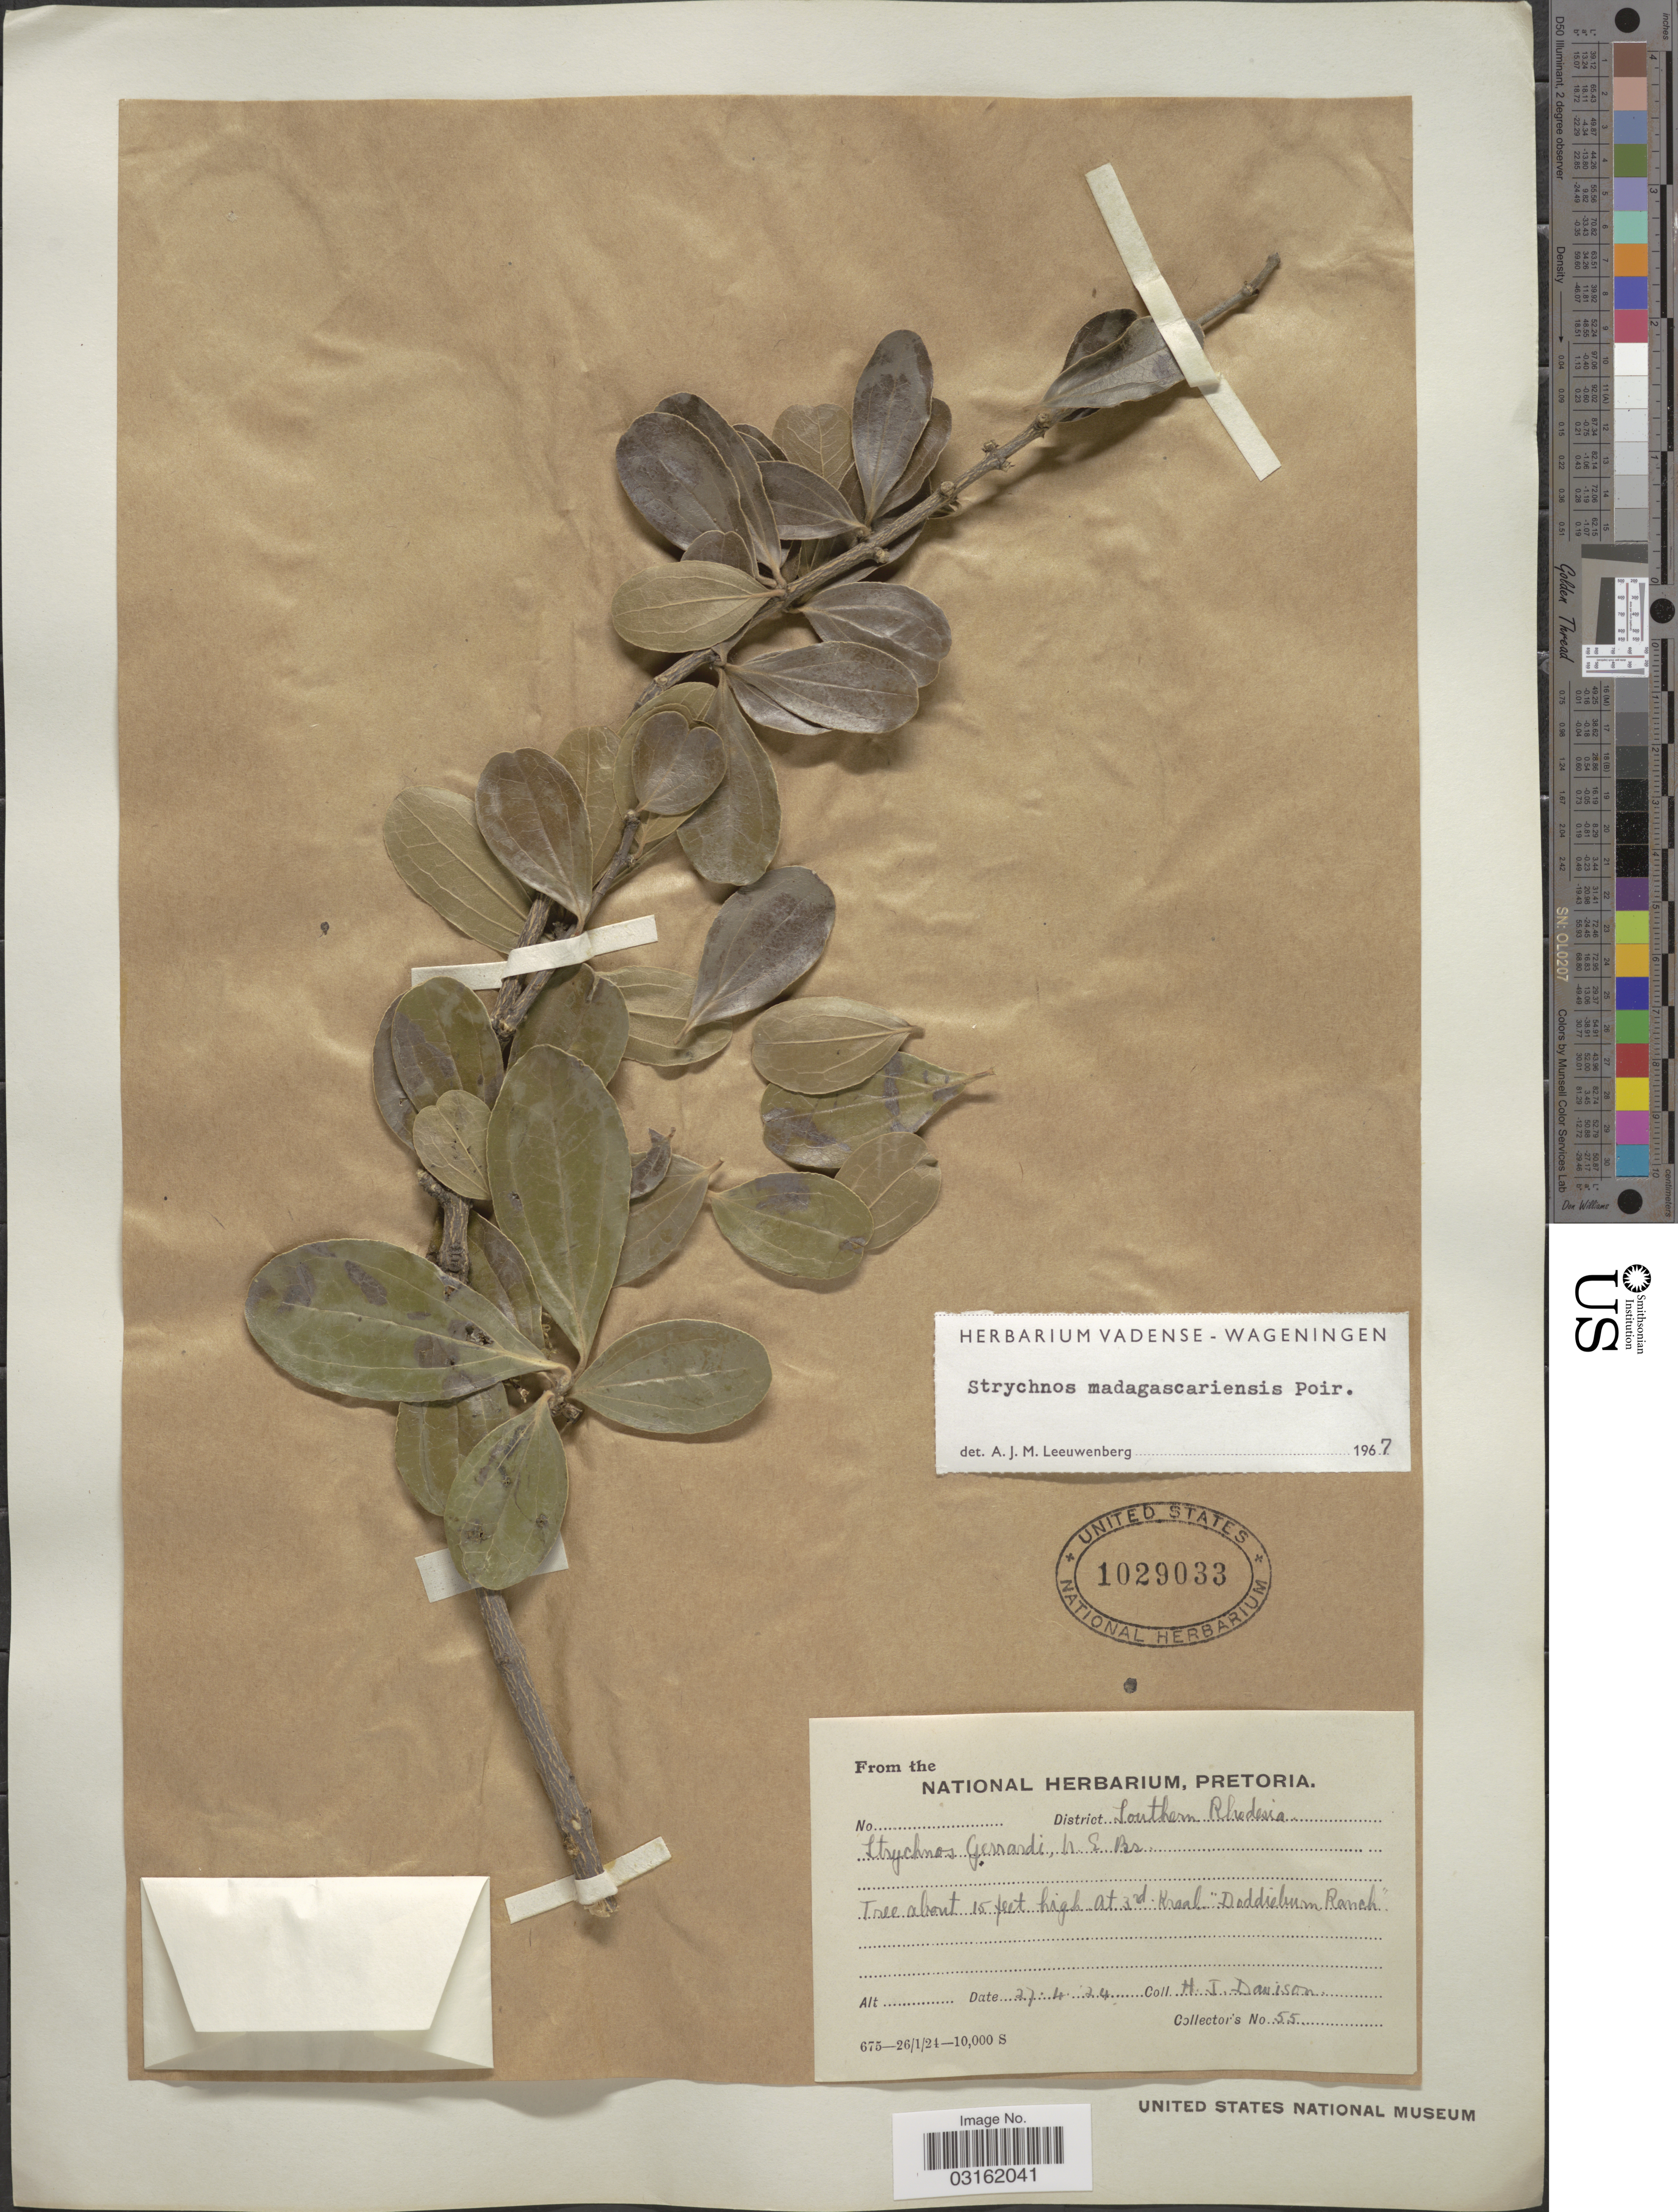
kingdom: Plantae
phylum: Tracheophyta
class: Magnoliopsida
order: Gentianales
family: Loganiaceae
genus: Strychnos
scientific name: Strychnos madagascariensis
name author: Poir.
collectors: H. Davison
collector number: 55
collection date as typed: Transcribed d/m/y: 27/4/24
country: Zimbabwe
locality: District Southern Rhodesia. At 3rd Kraal "Doddieburn Ranch".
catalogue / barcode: US 1029033